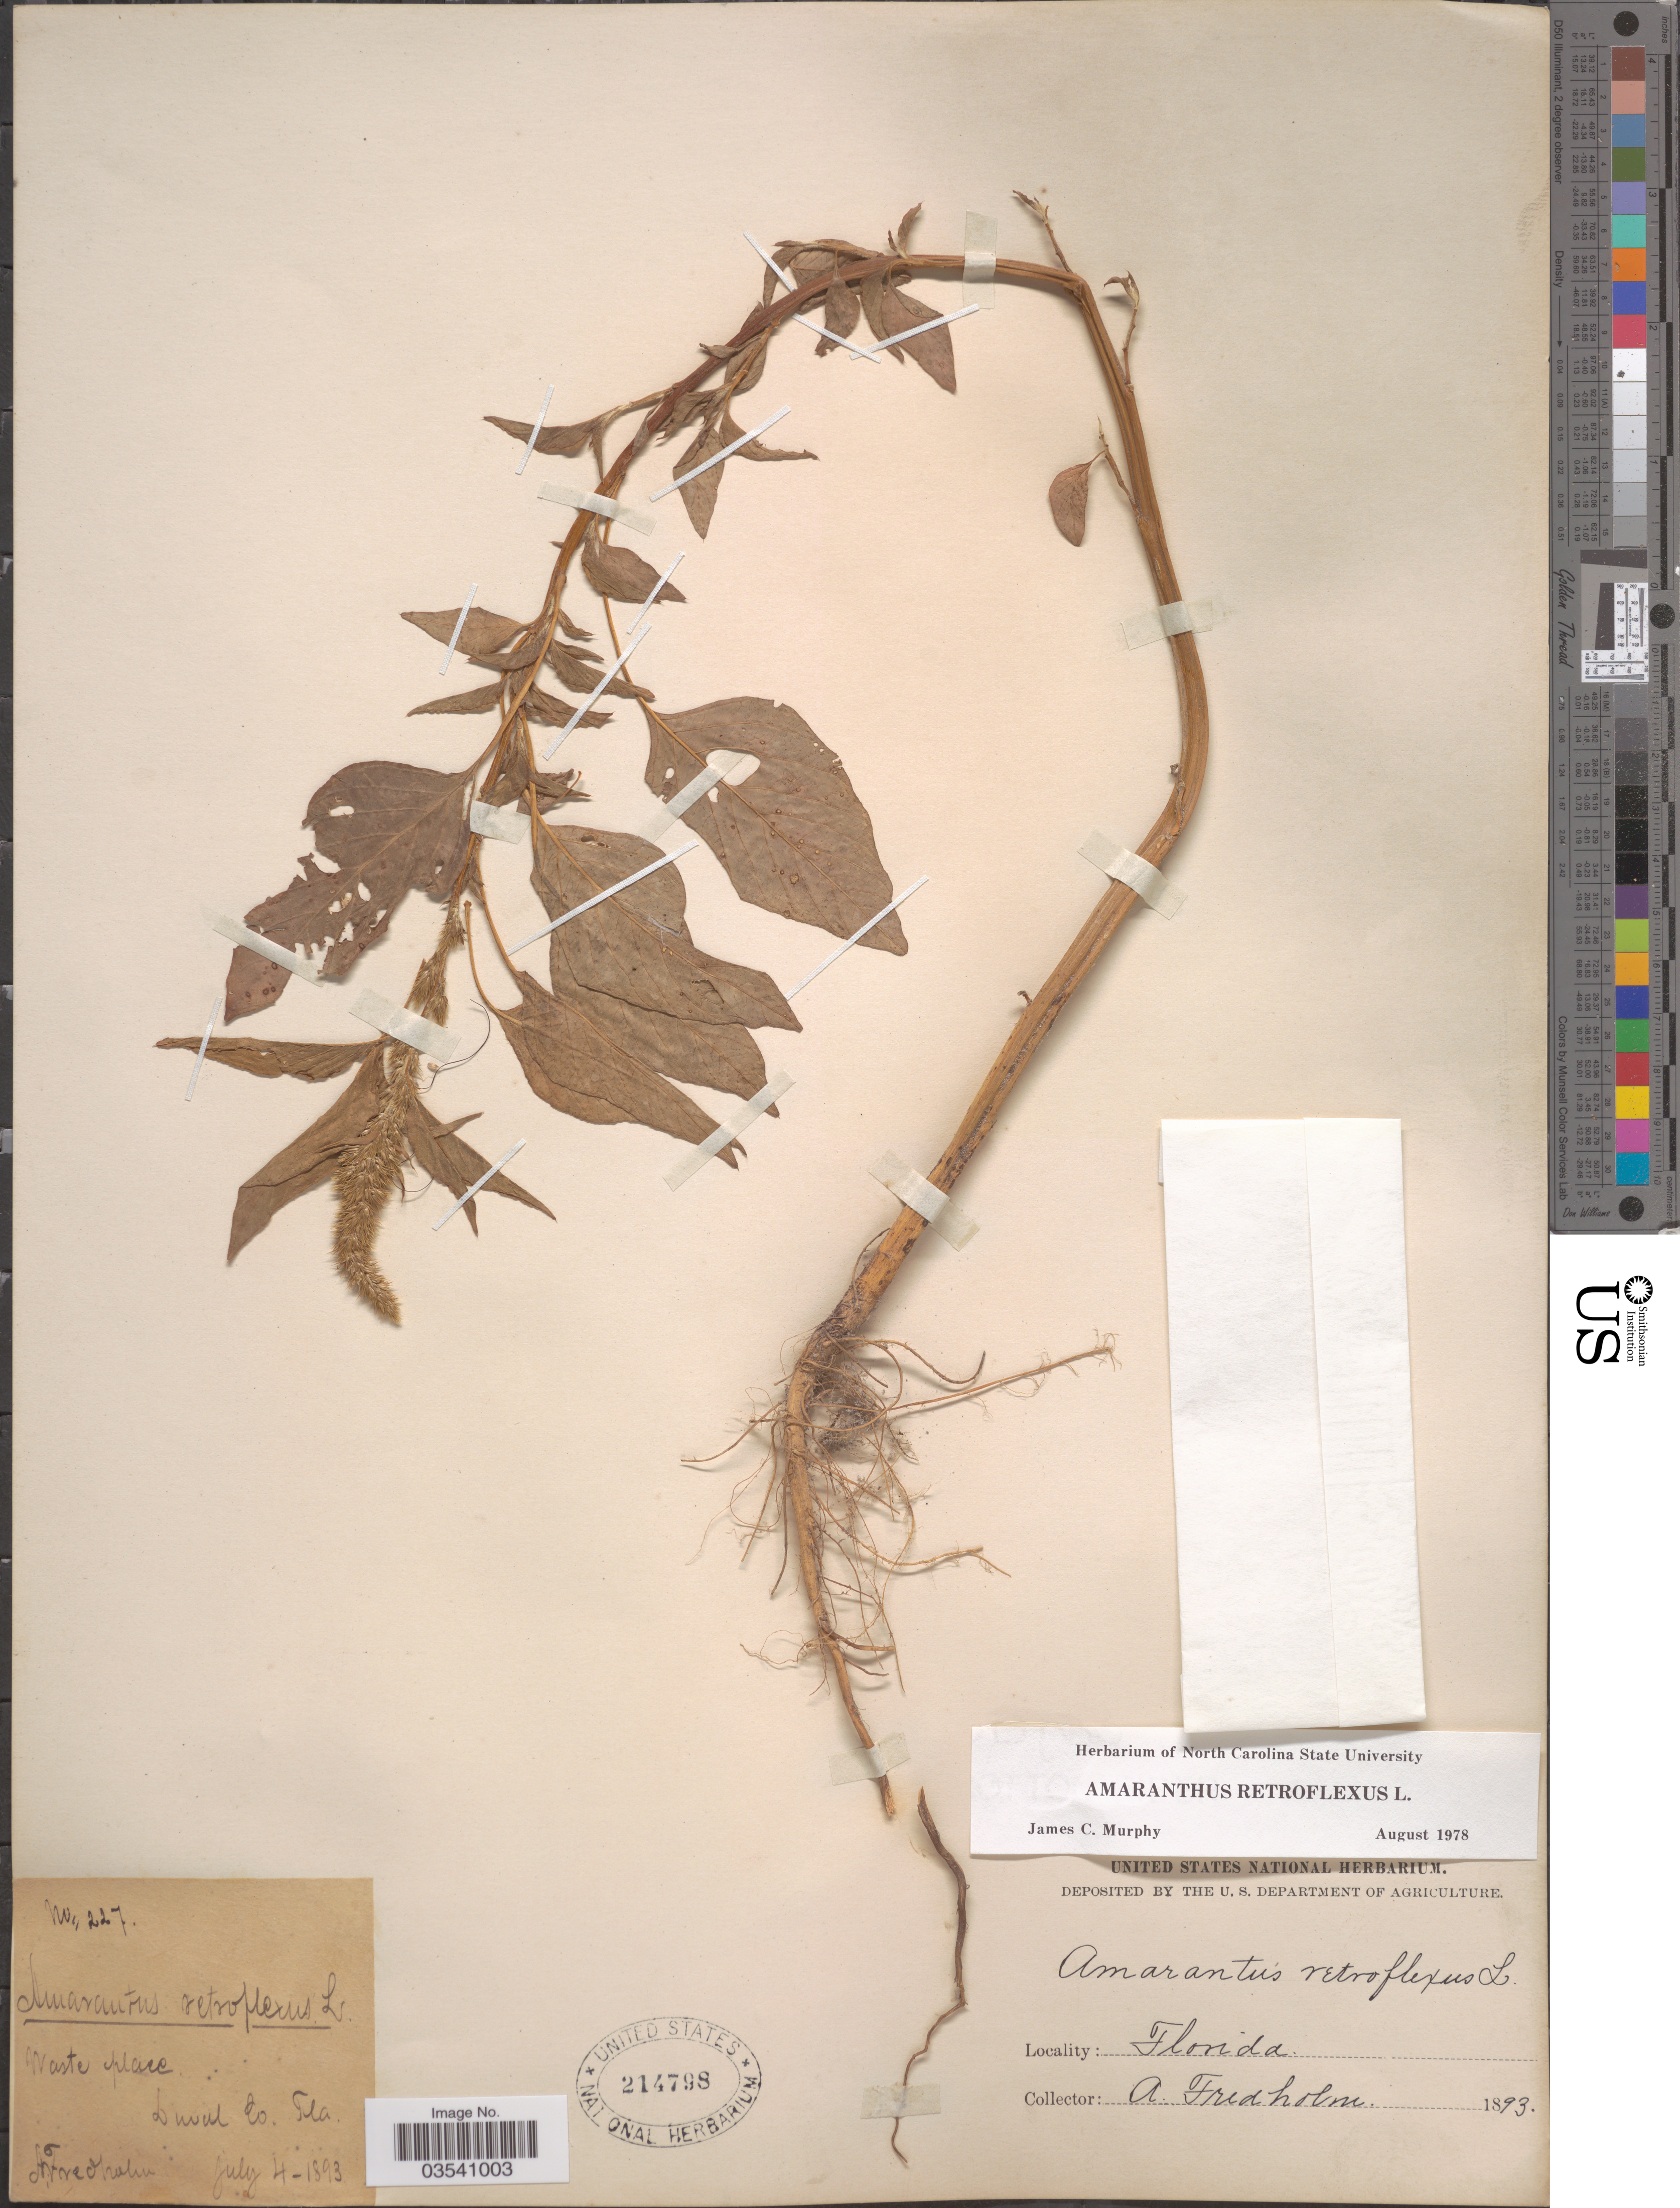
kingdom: Plantae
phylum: Tracheophyta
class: Magnoliopsida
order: Caryophyllales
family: Amaranthaceae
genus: Amaranthus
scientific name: Amaranthus retroflexus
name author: L.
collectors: A. Fredholm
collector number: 227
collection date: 1893-07-04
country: United States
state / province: Florida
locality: Duval Co.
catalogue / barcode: US 214798